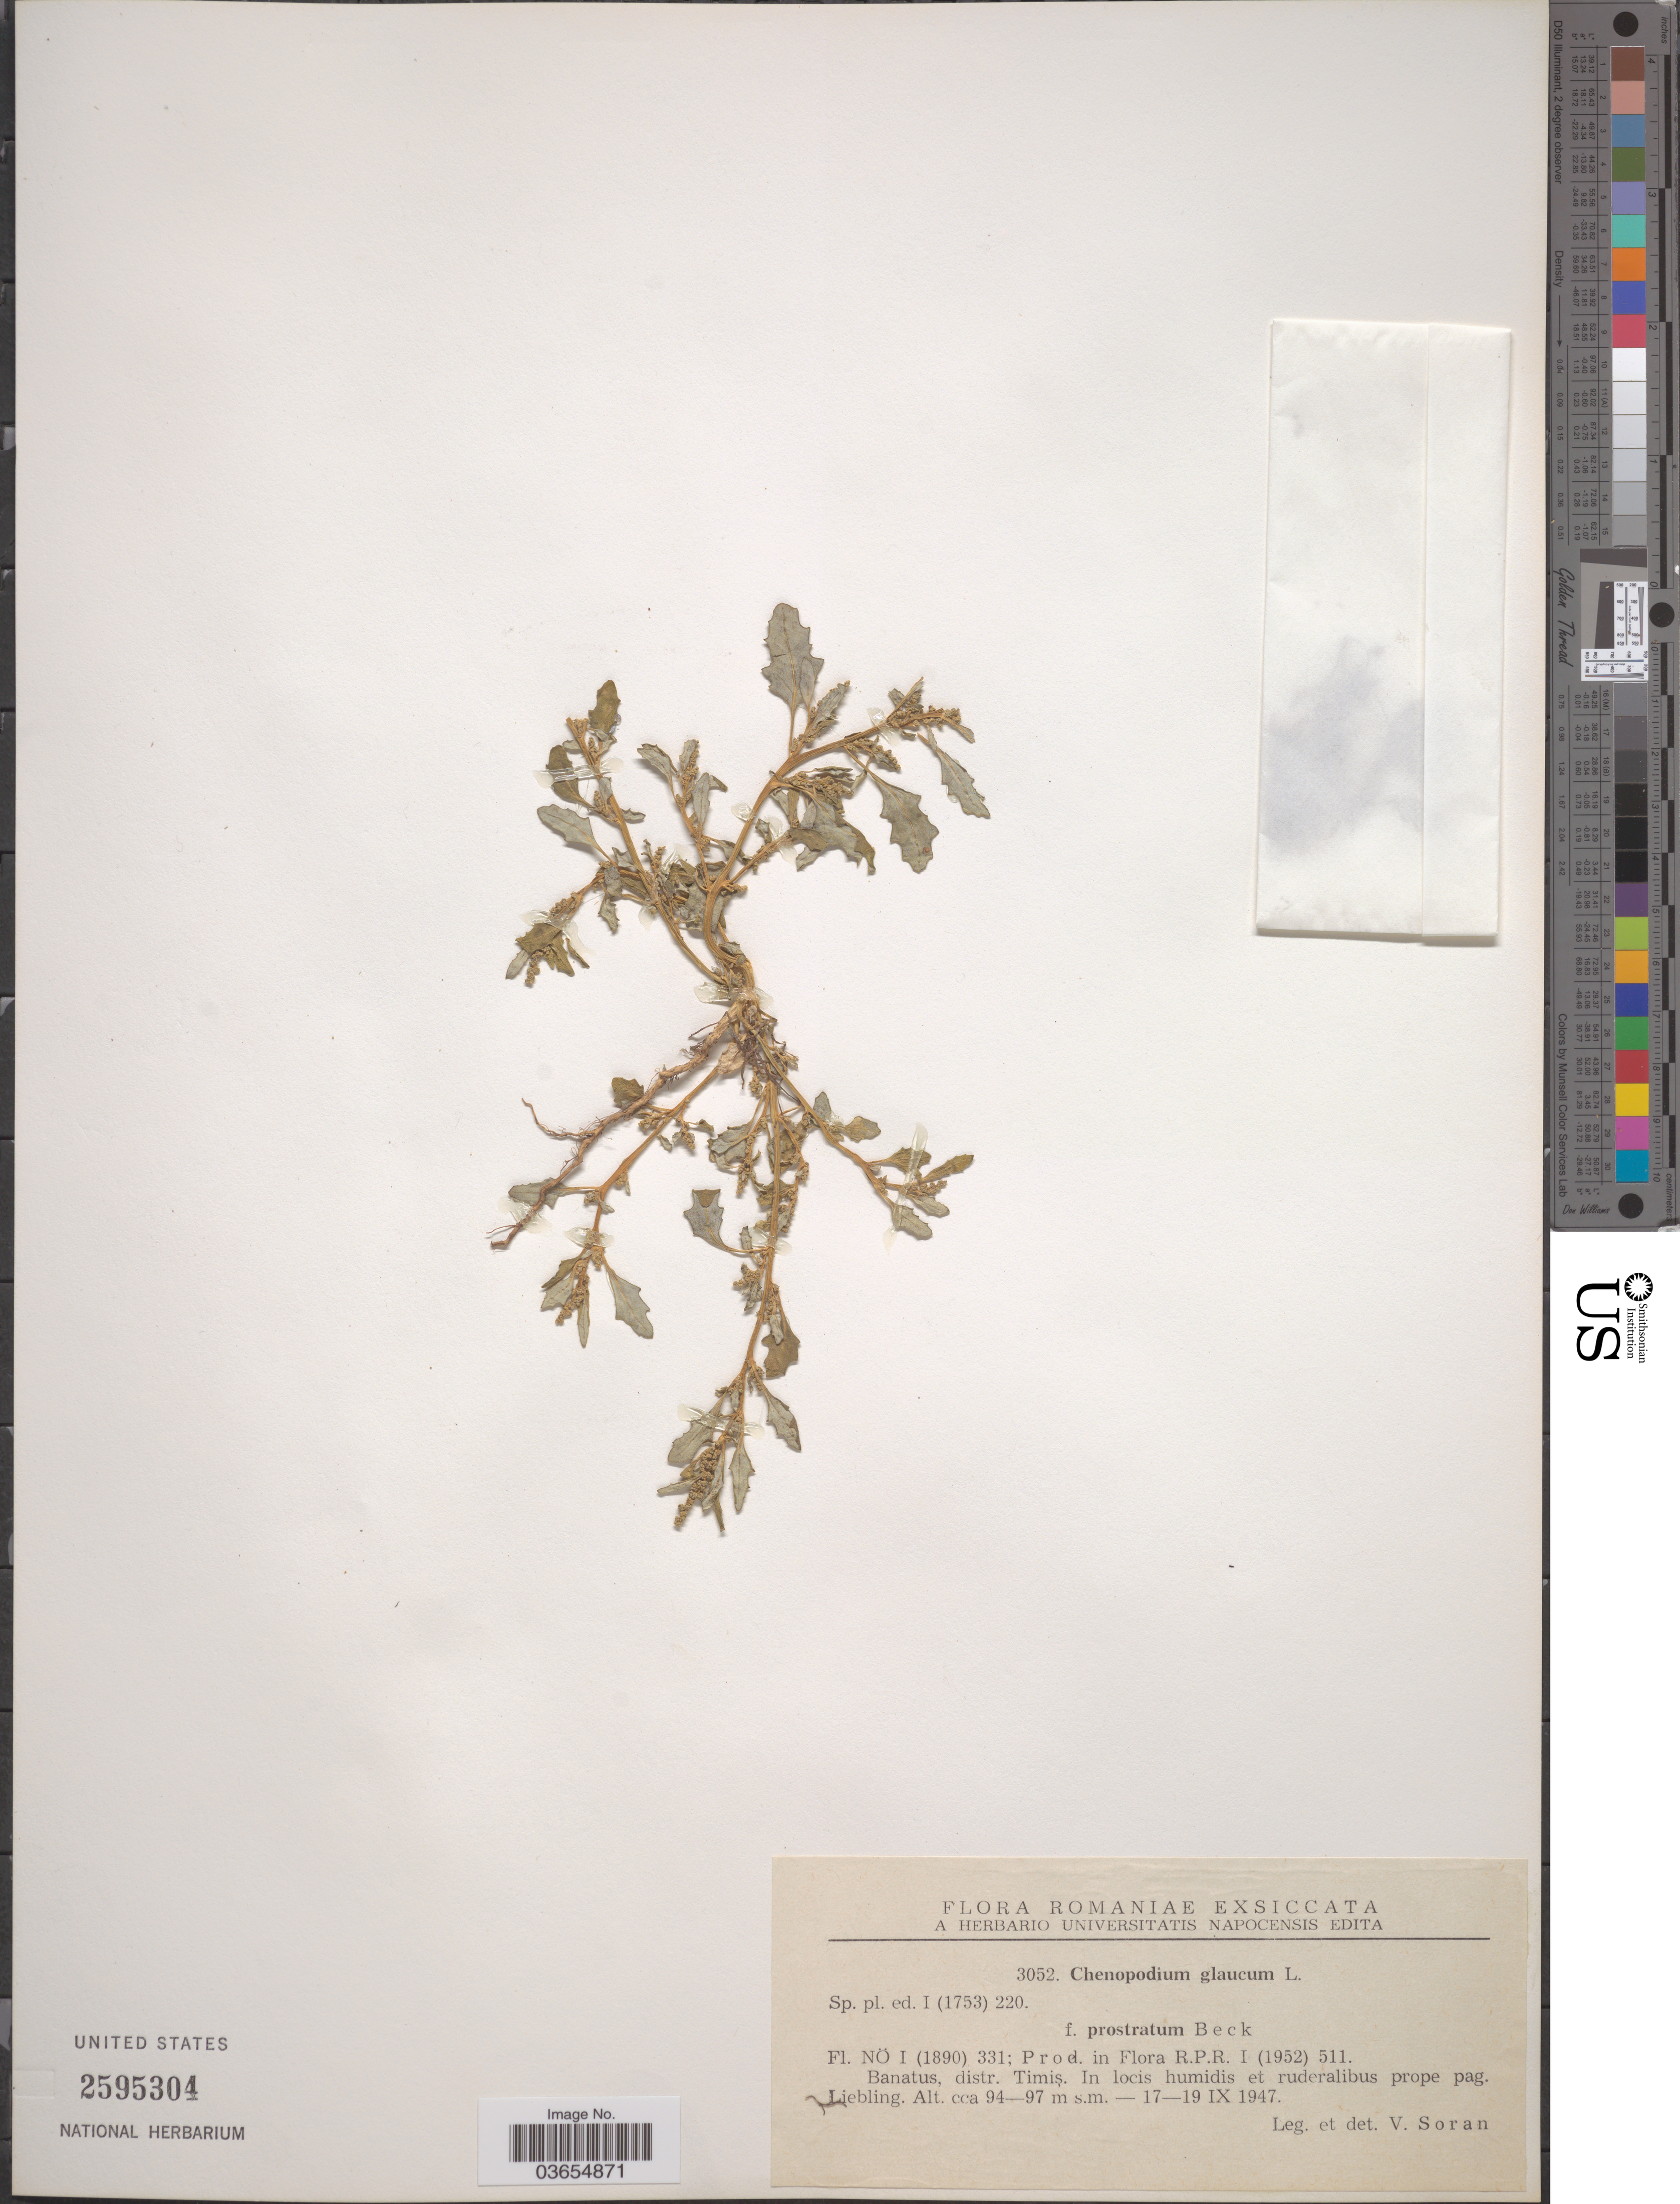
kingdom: Plantae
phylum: Tracheophyta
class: Magnoliopsida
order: Caryophyllales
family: Amaranthaceae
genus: Chenopodium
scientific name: Chenopodium glaucum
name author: L.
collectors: V. Soran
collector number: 3052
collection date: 1947-09-17/1947-09-19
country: Romania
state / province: Timis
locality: Banatus, distr. Timis. In locis humidis et ruderalibus prope pag. Liebling.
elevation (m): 94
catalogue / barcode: US 2595304